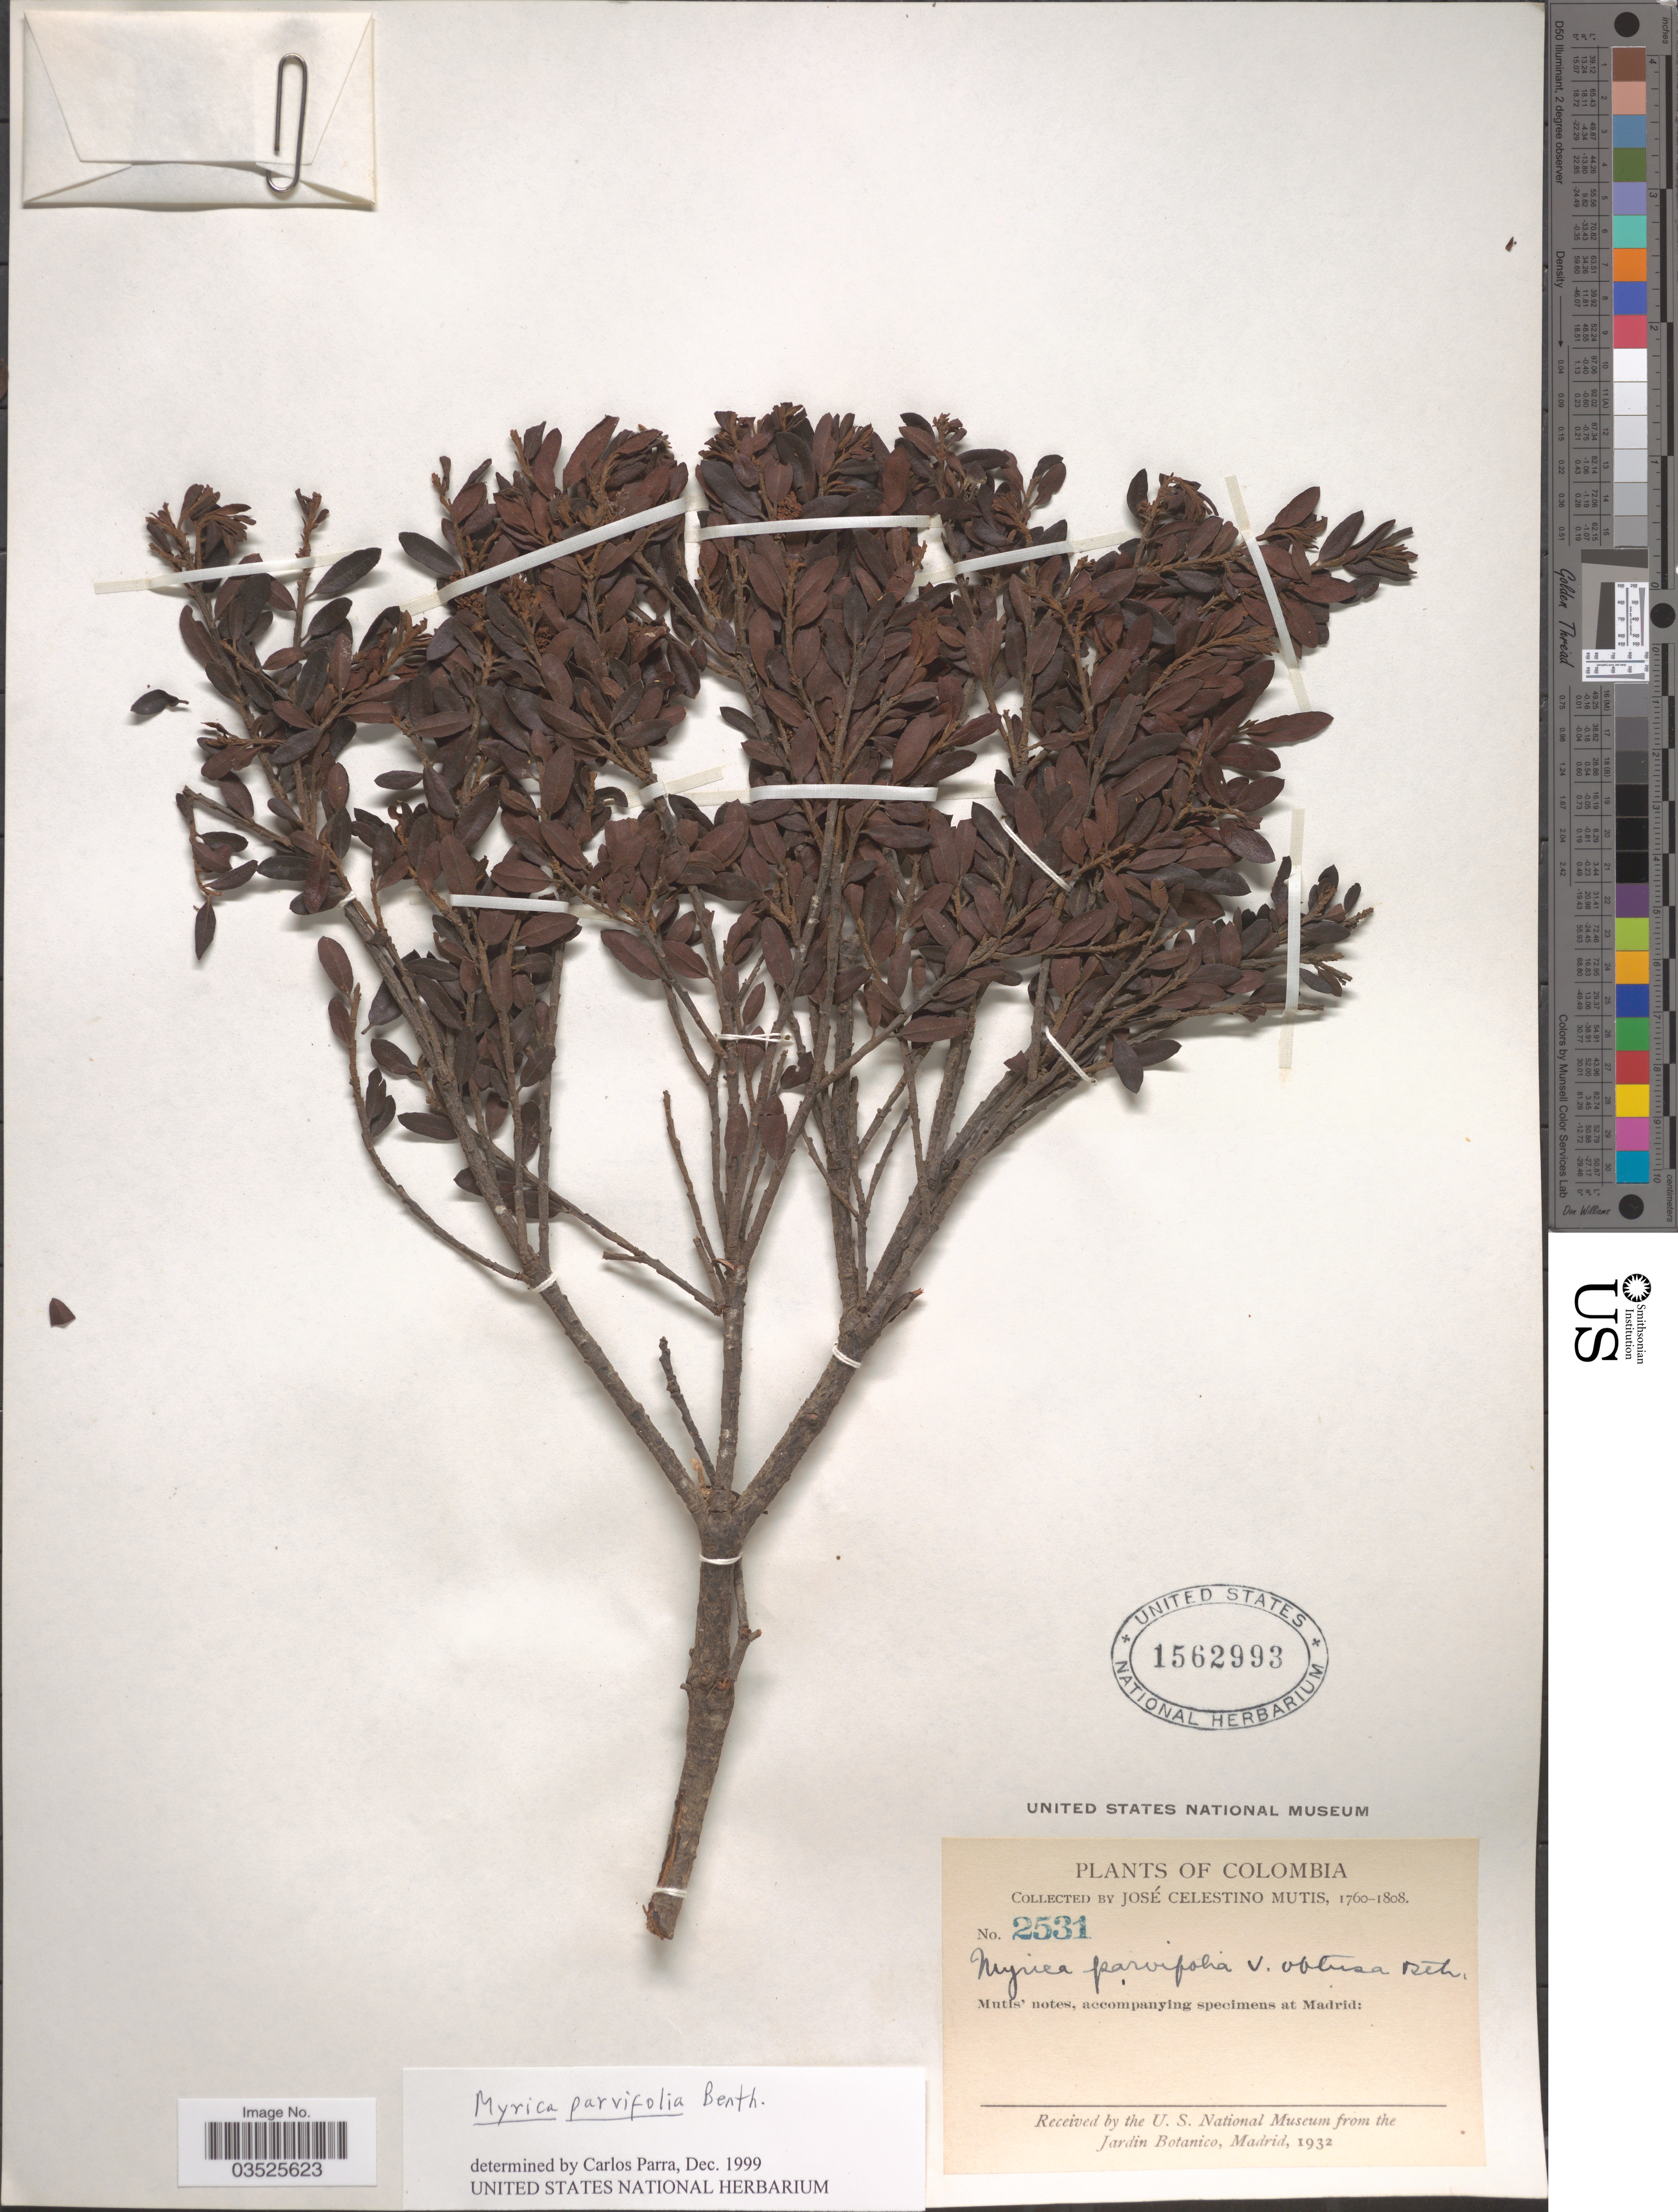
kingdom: Plantae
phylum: Tracheophyta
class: Magnoliopsida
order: Fagales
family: Myricaceae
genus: Morella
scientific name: Morella parvifolia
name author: (Benth.) Parra-Os.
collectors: J. C. B. Mutis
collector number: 2531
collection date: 1760/1808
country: Colombia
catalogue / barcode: US 1562993